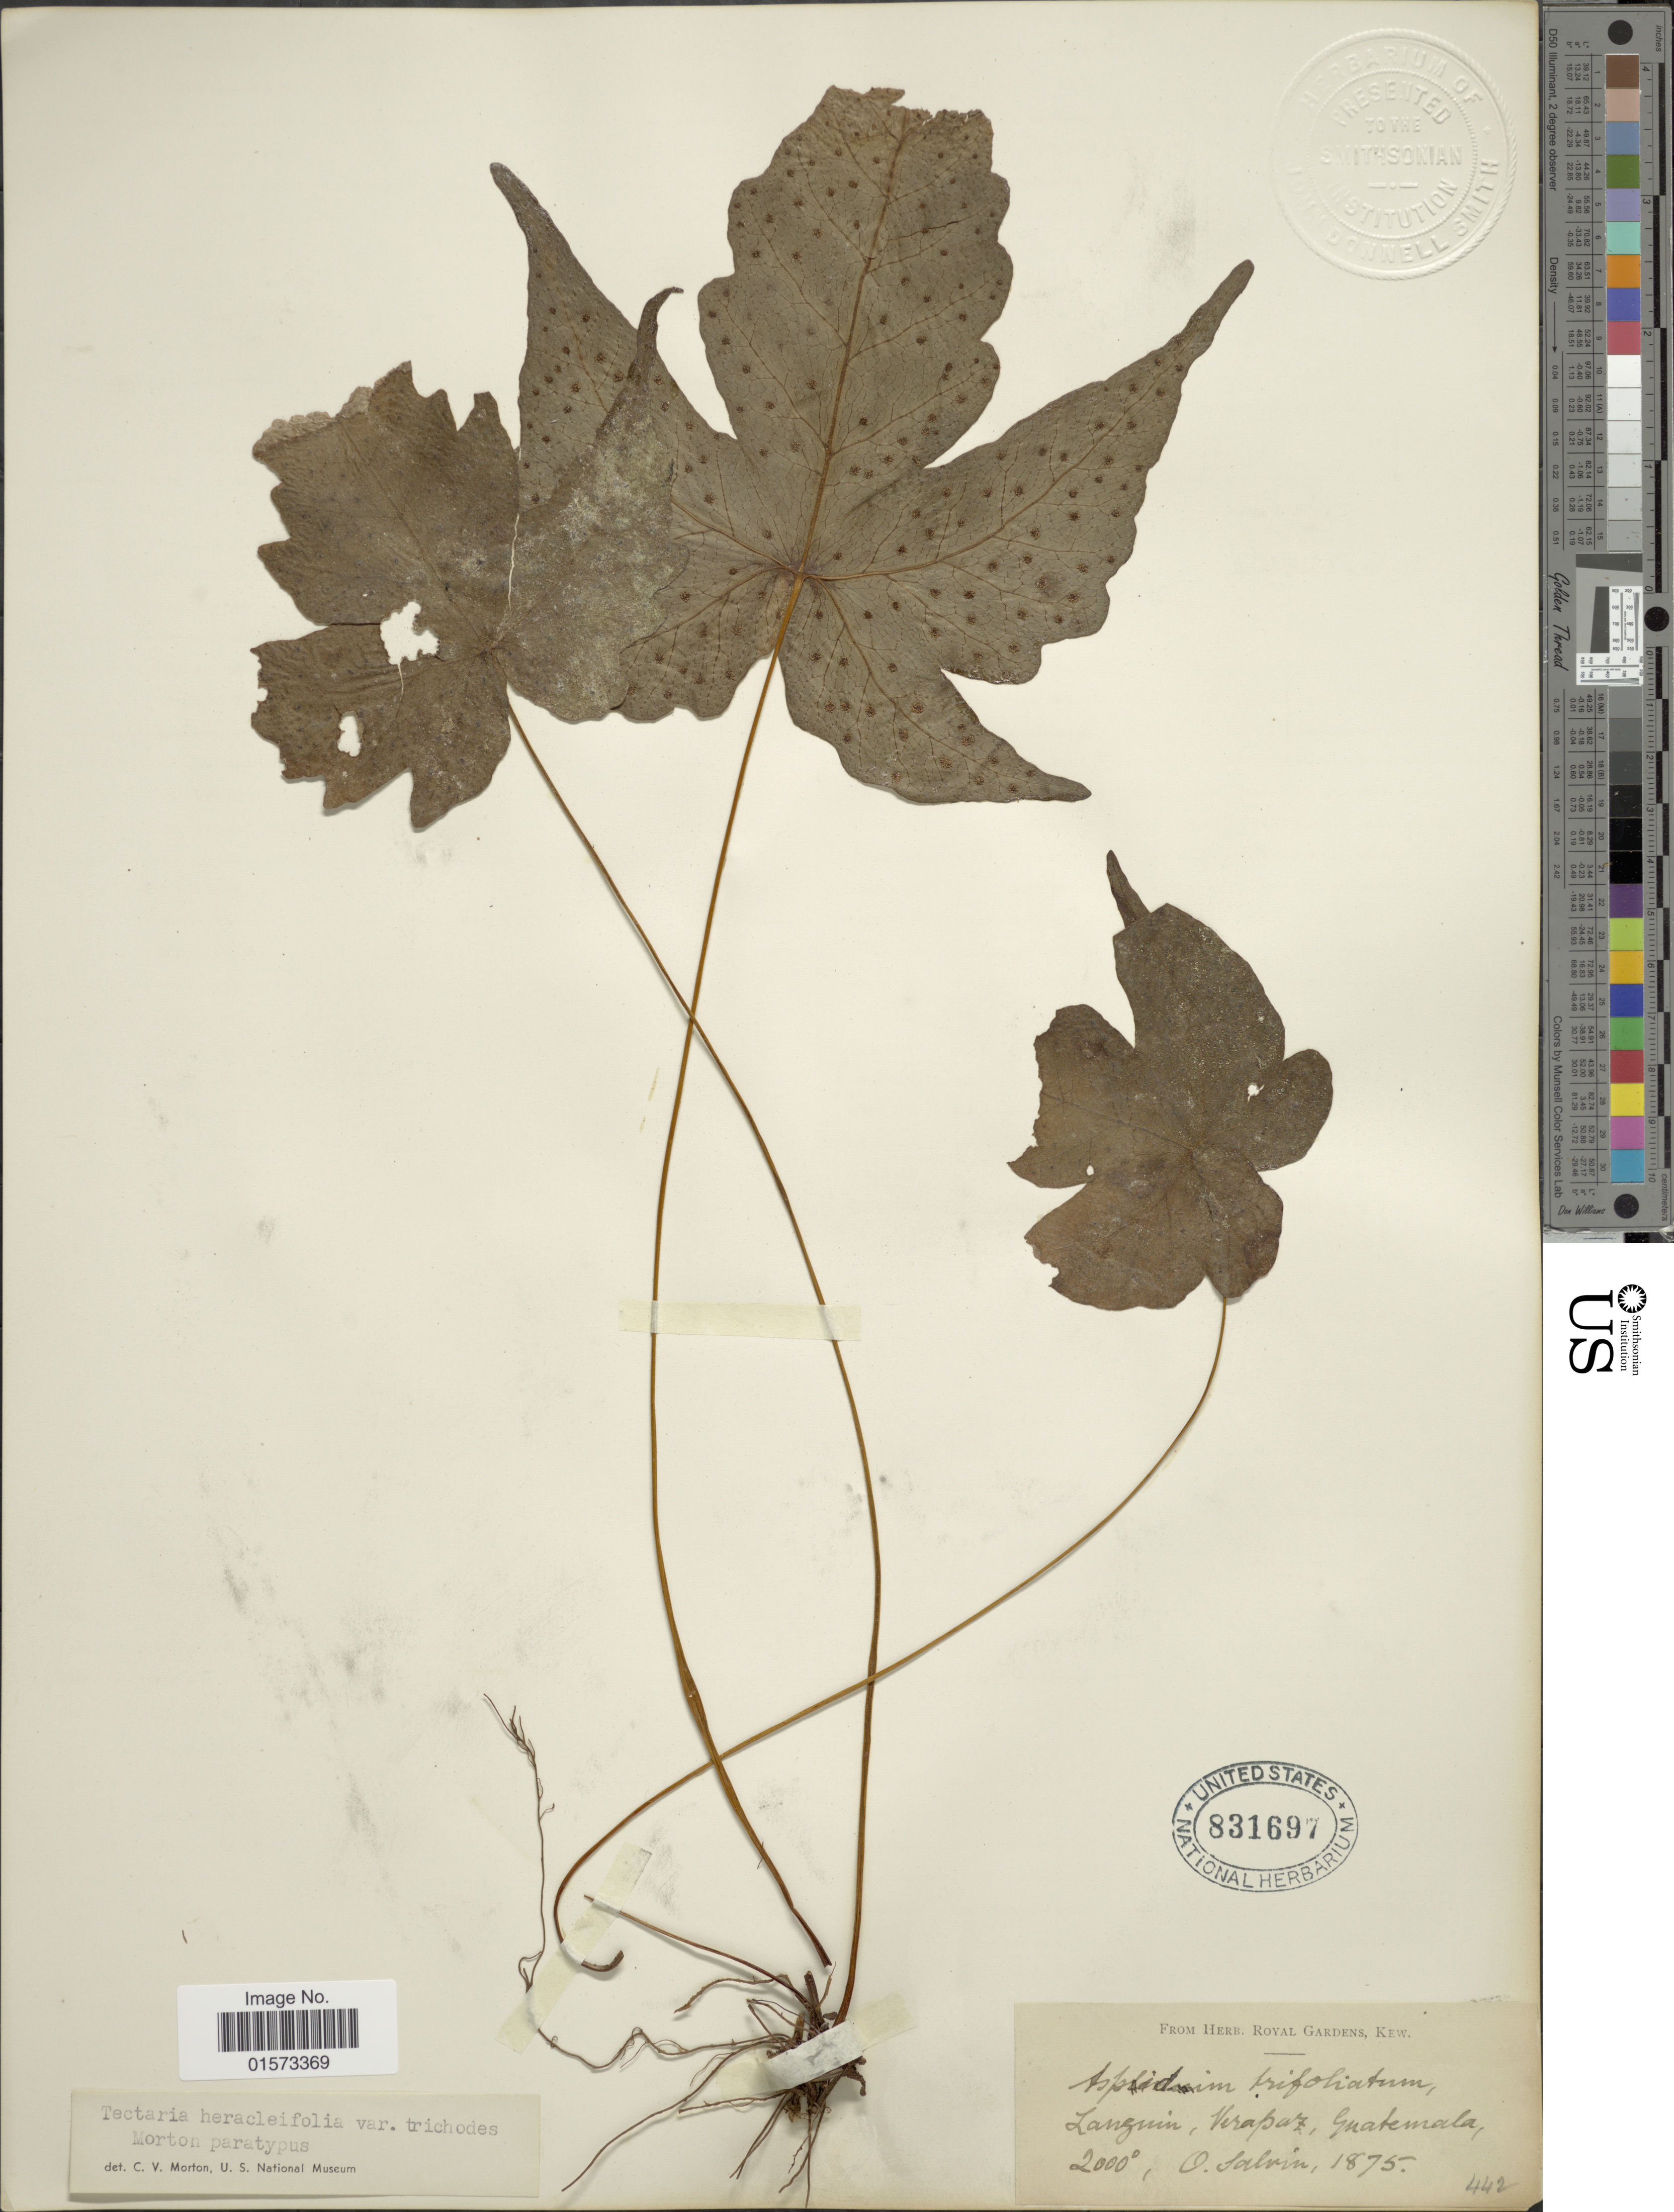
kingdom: Plantae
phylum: Tracheophyta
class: Polypodiopsida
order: Polypodiales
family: Tectariaceae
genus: Tectaria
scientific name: Tectaria heracleifolia var. trichiodes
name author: C.V. Morton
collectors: O. Salvin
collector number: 442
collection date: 1875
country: Guatemala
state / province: Alta Verapaz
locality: Languin, Verapaz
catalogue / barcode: US 831697